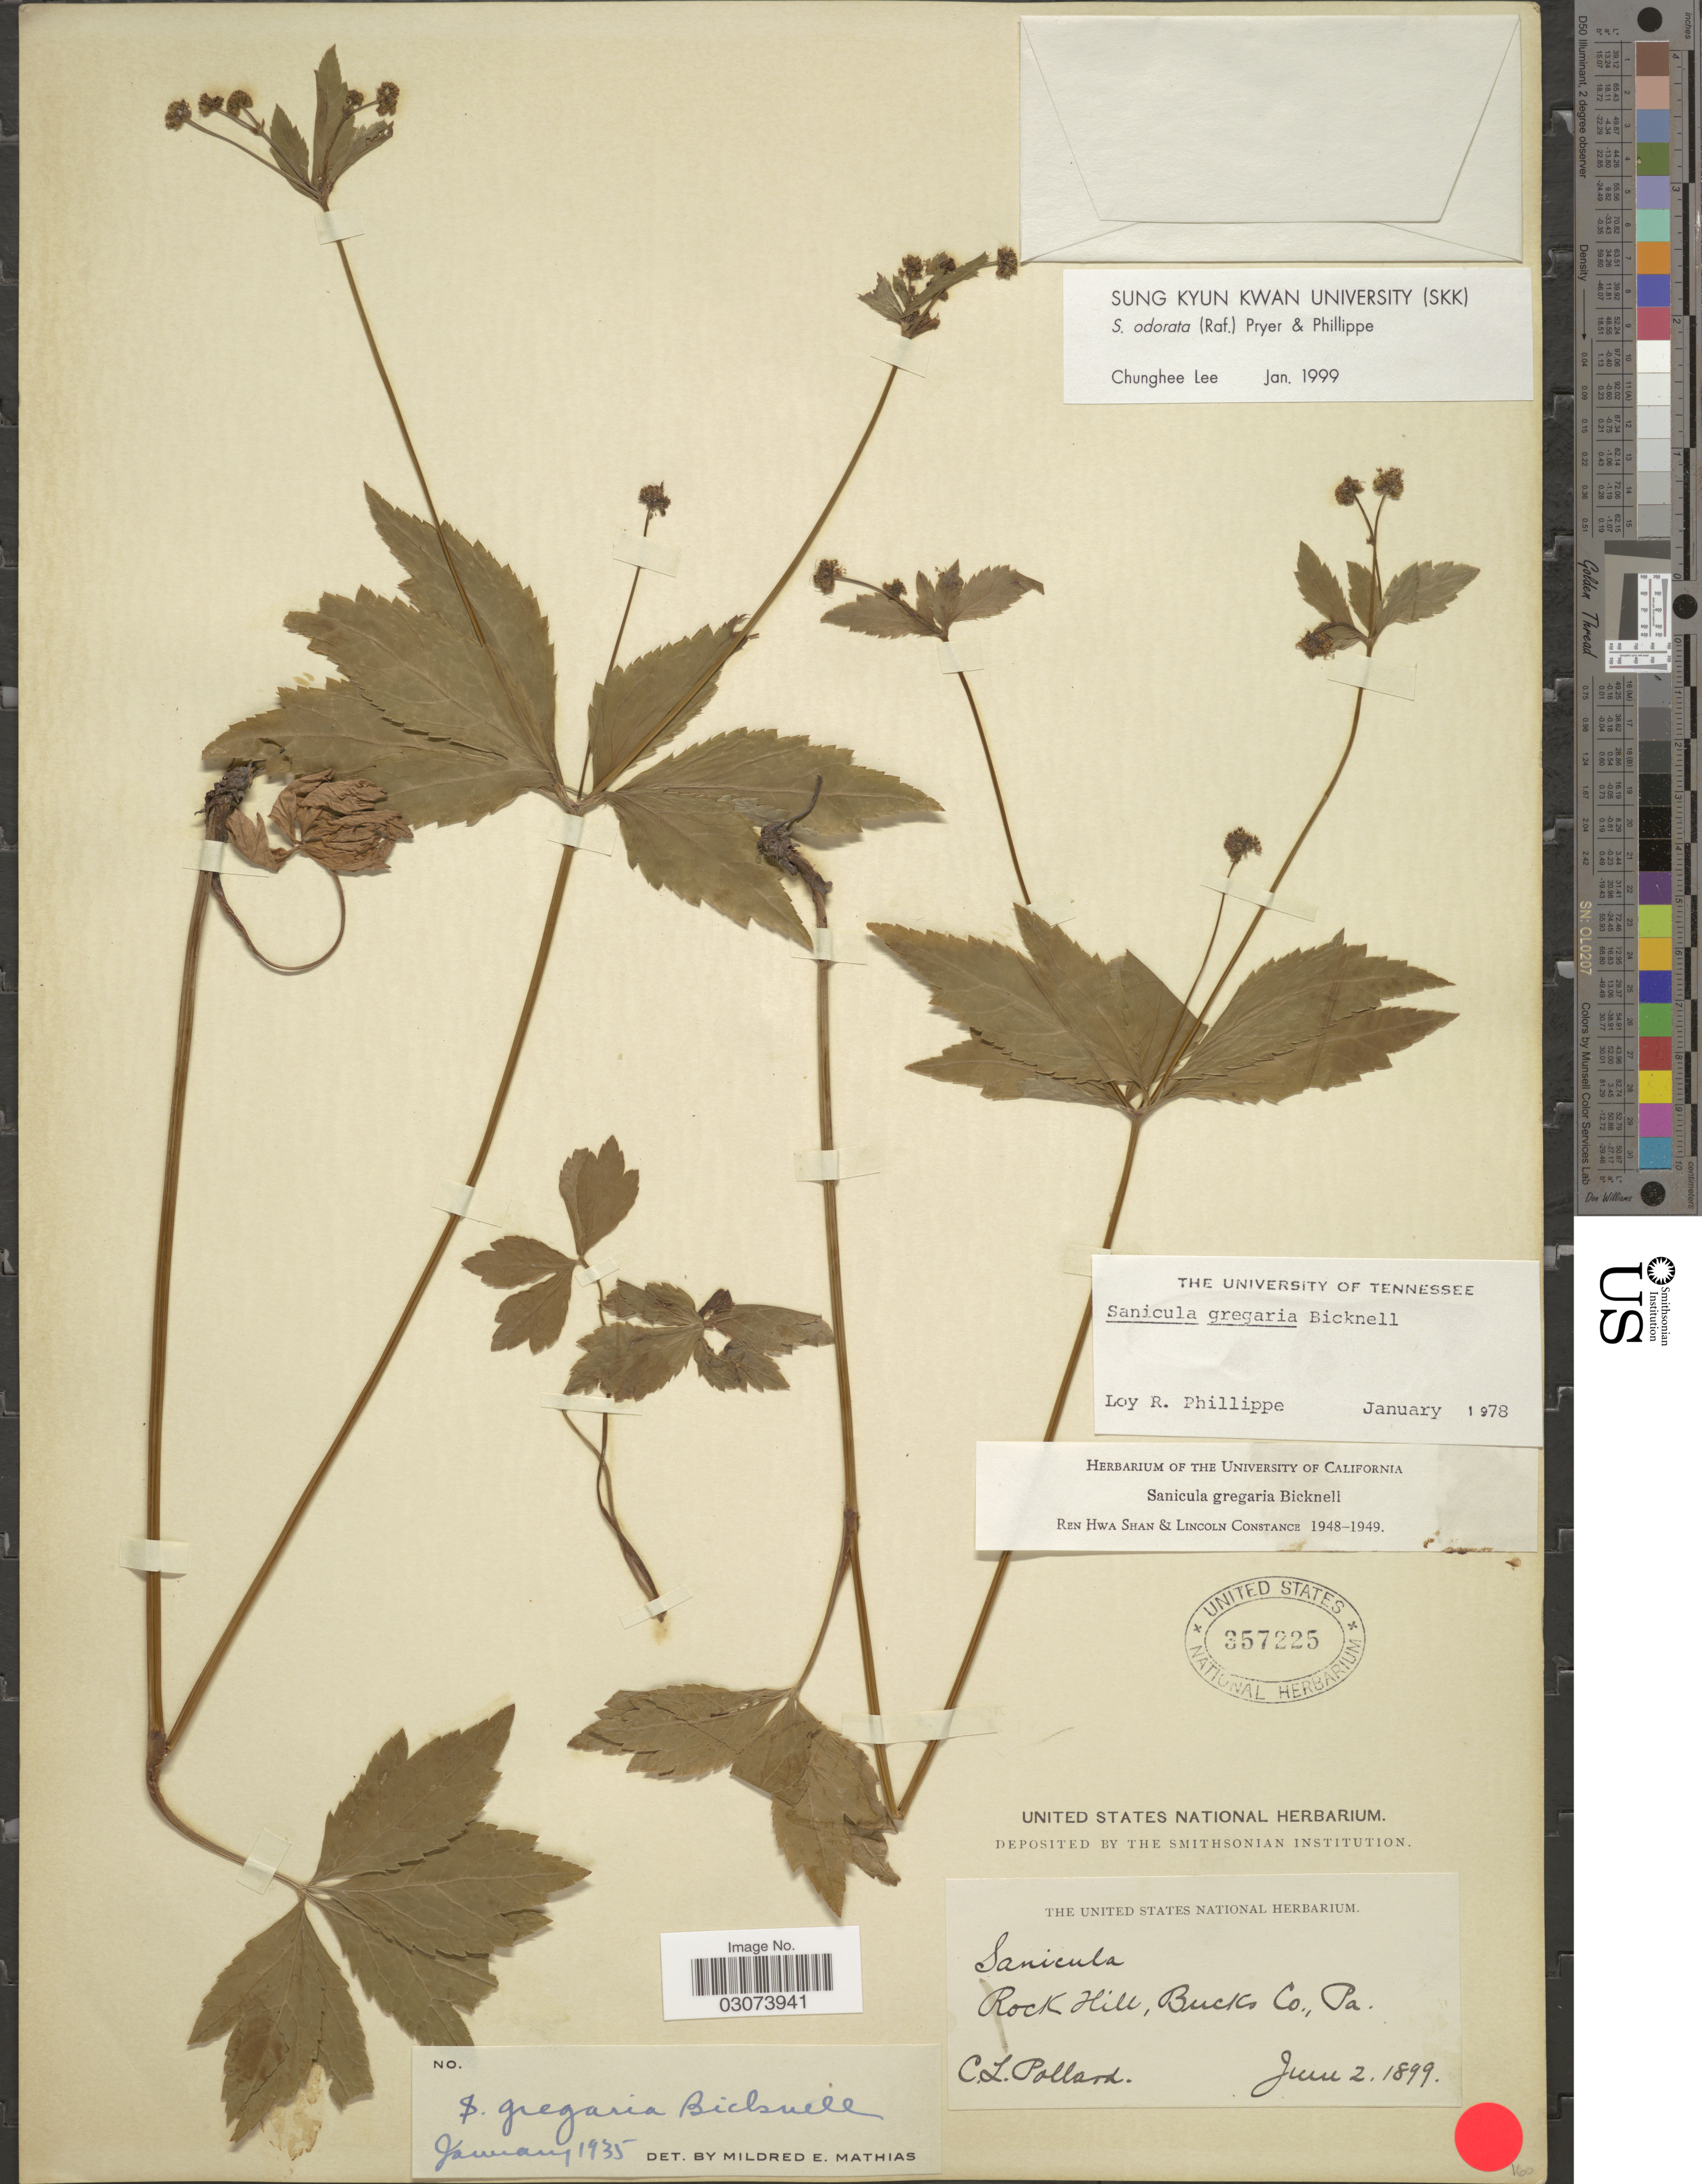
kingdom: Plantae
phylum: Tracheophyta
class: Magnoliopsida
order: Apiales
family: Apiaceae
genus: Sanicula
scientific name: Sanicula odorata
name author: (Raf.) Pryer & Phillippe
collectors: C. L. Pollard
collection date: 1899-06-02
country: United States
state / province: Pennsylvania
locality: Rock Hill, Bucks Co.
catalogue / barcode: US 357225